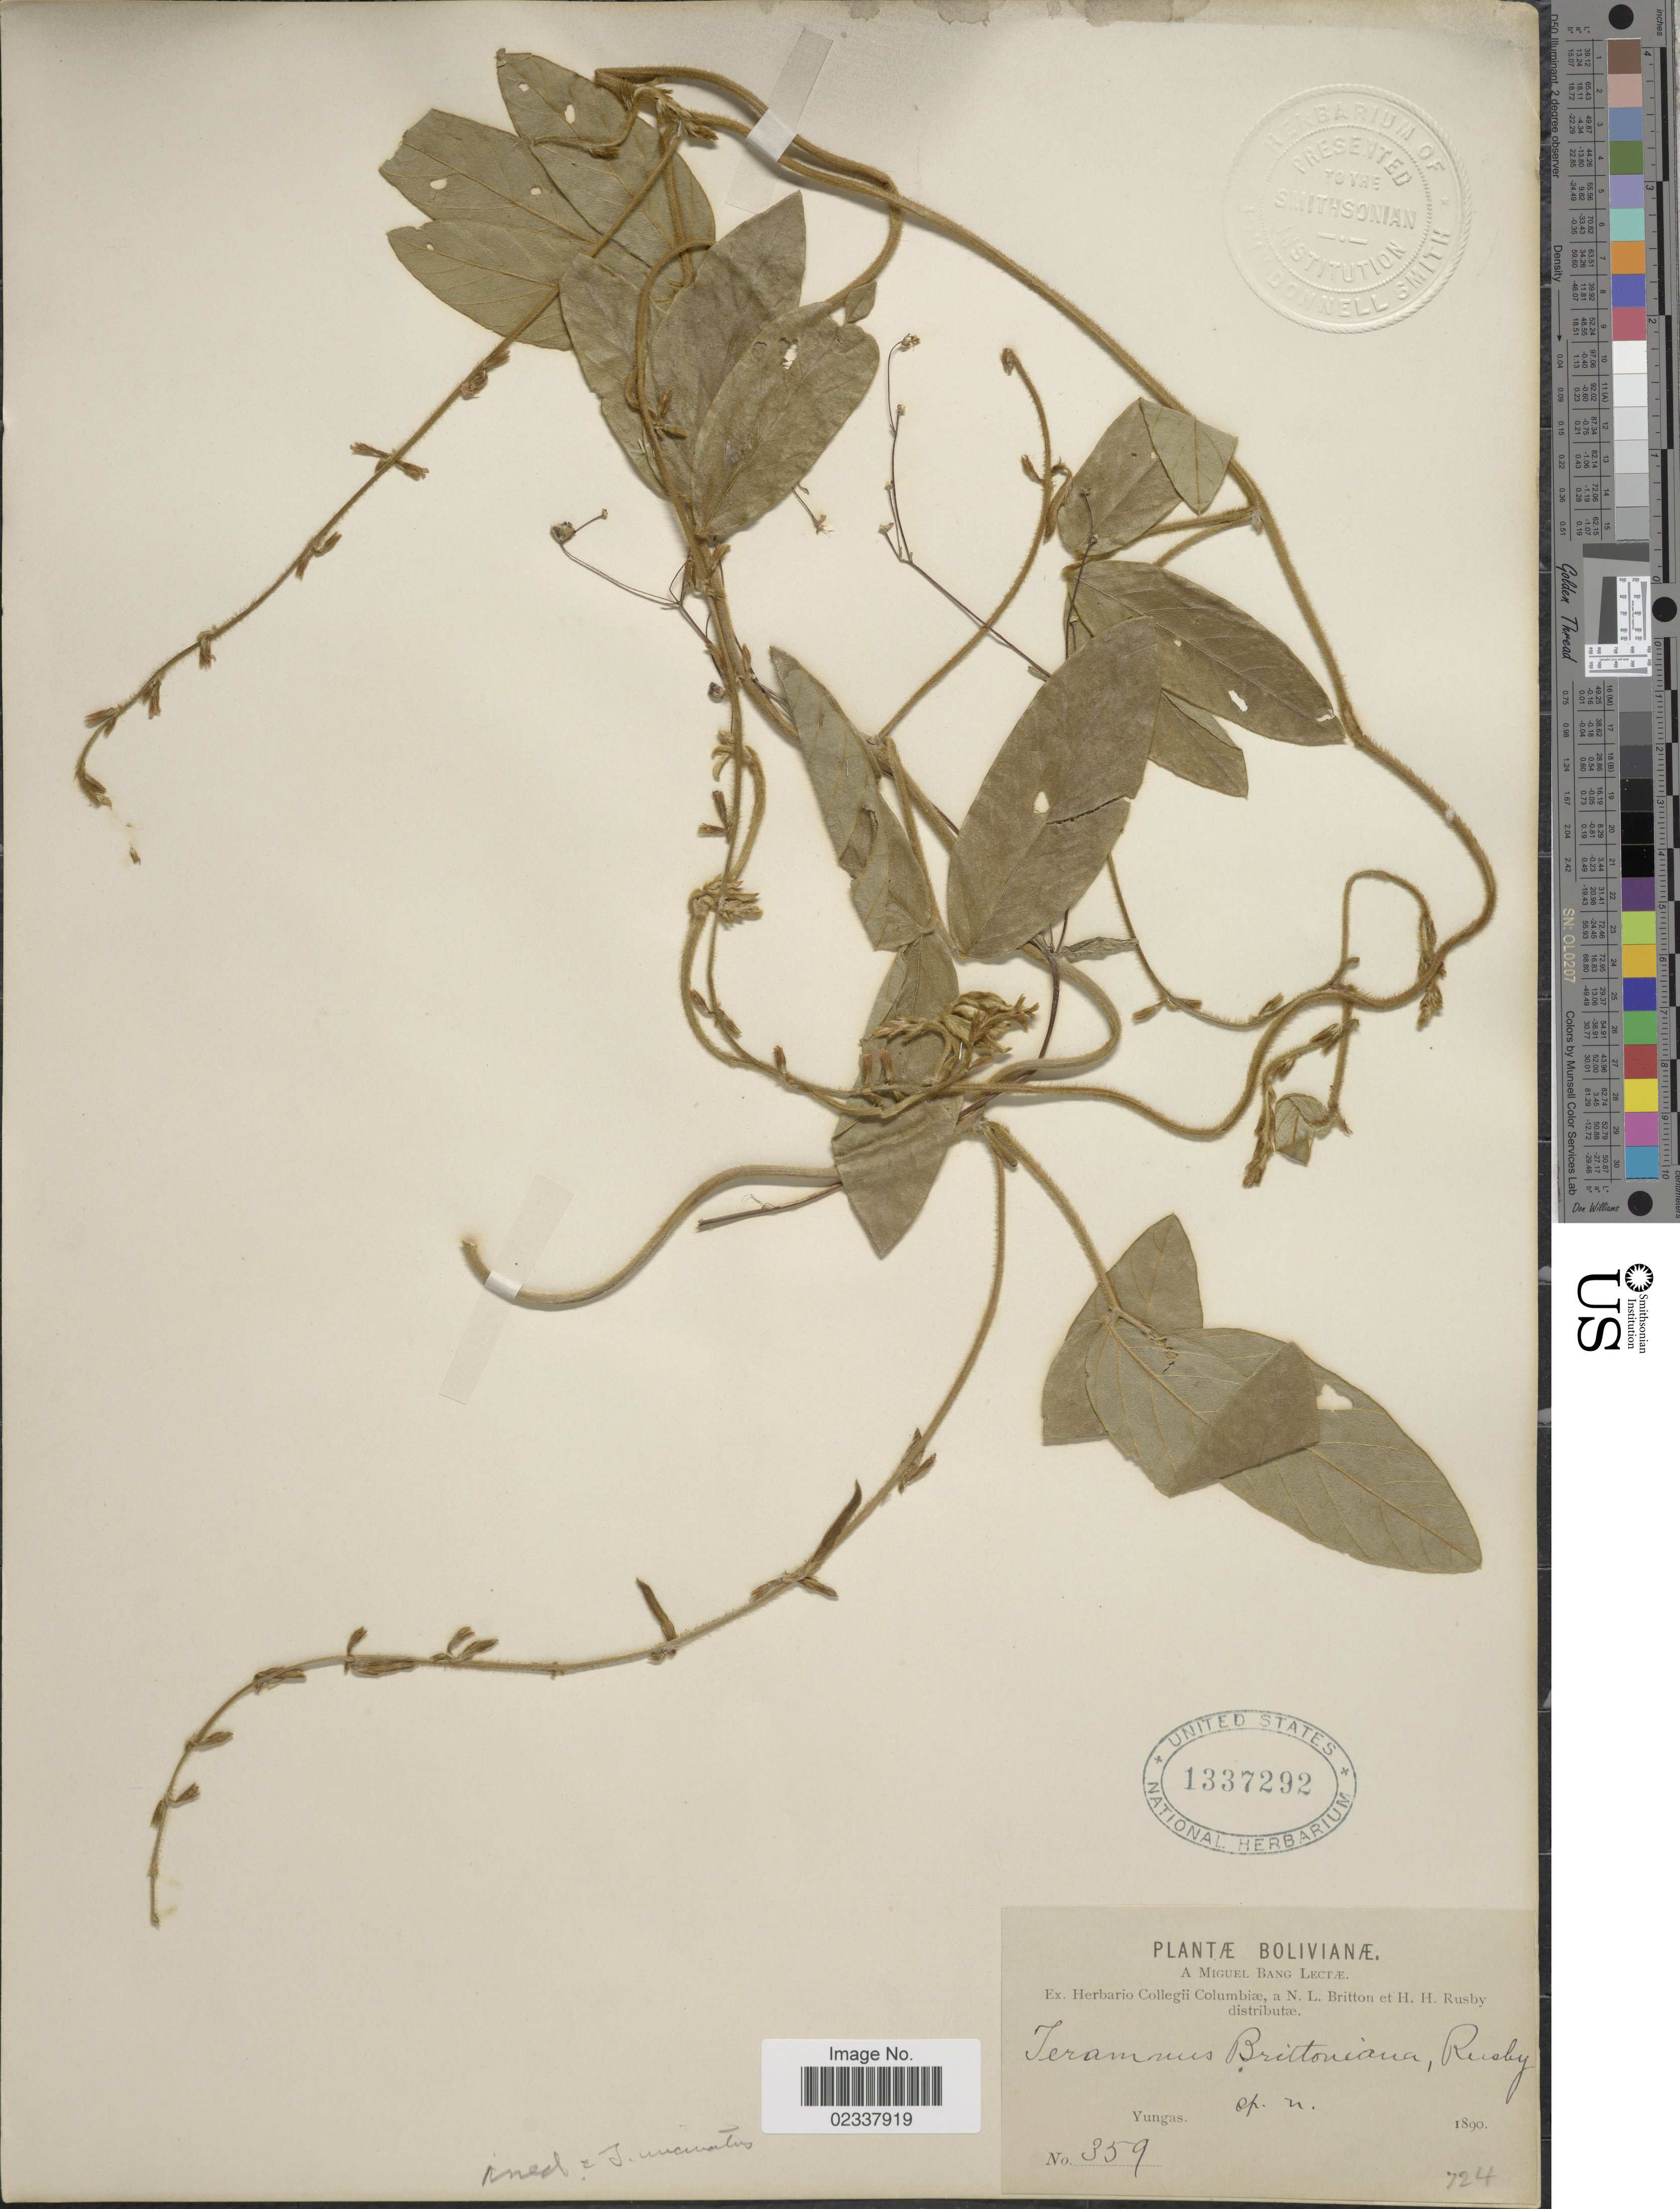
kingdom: Plantae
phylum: Tracheophyta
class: Magnoliopsida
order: Fabales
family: Fabaceae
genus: Teramnus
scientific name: Teramnus uncinatus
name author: (L.) Sw.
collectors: M. Bang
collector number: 359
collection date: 1890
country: Bolivia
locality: Yungas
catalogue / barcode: US 1337292